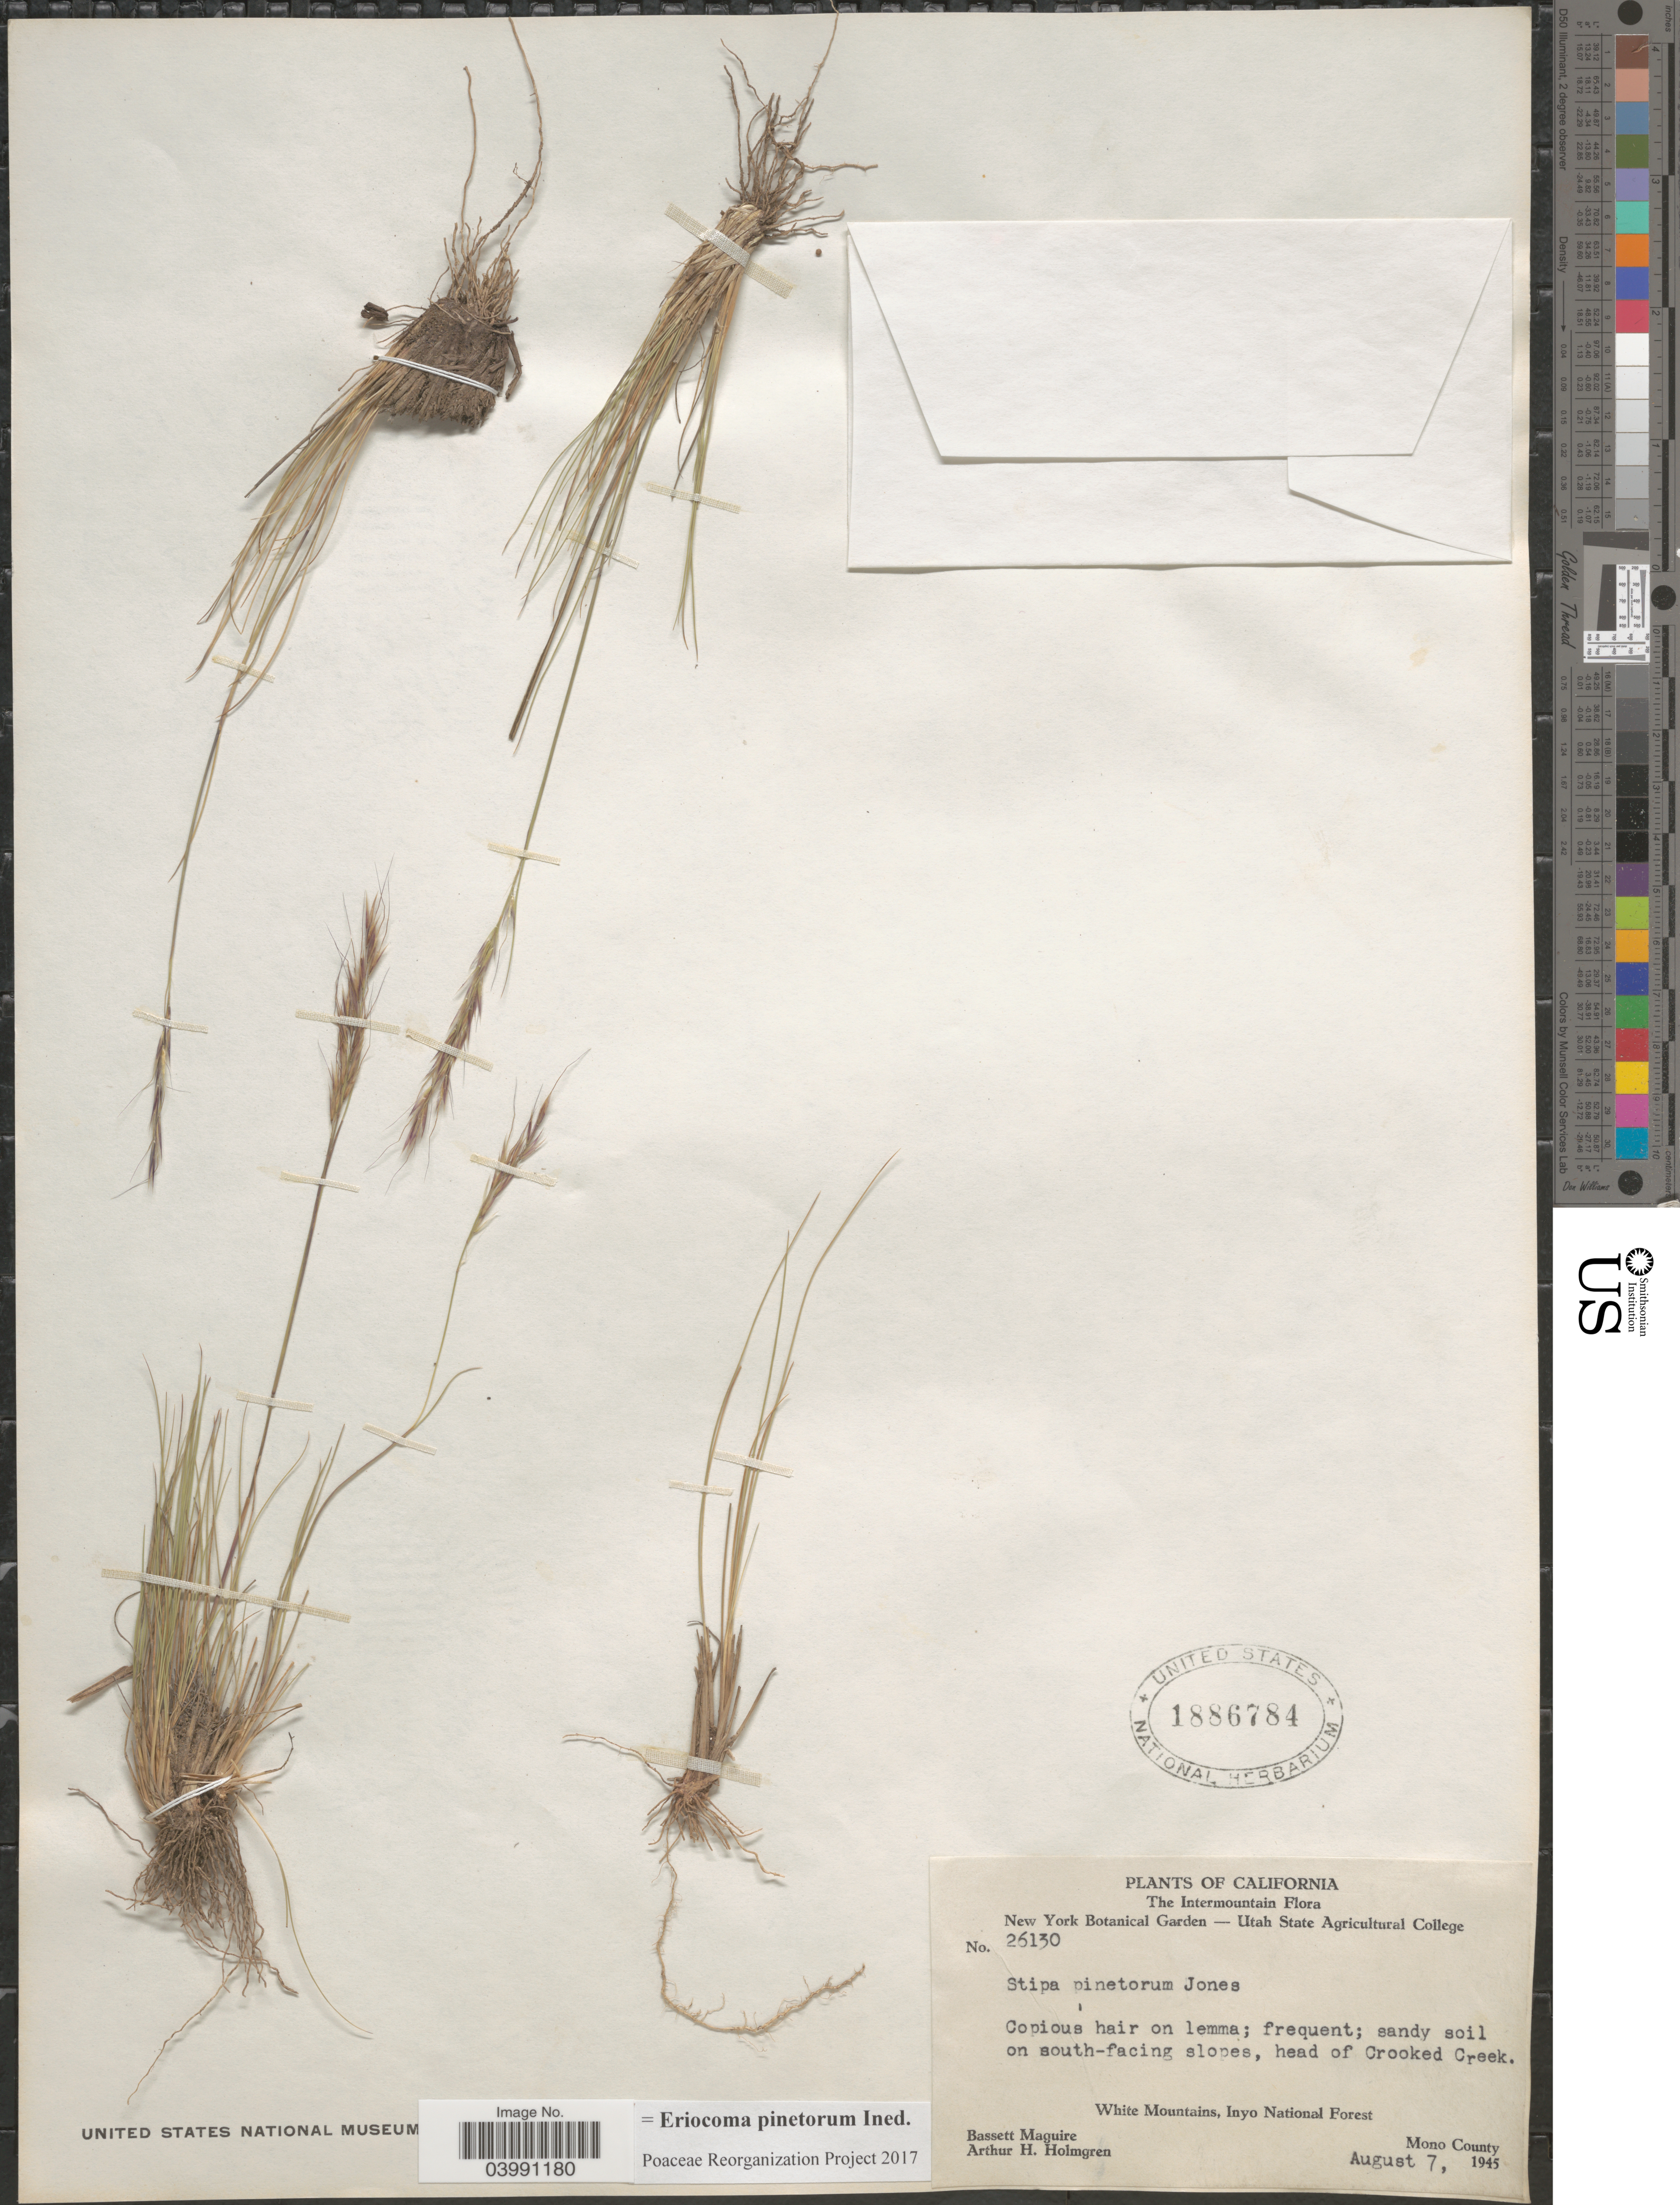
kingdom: Plantae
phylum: Tracheophyta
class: Liliopsida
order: Poales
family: Poaceae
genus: Eriocoma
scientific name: Eriocoma pinetorum ined.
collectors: B. Maguire & A. H. Holmgren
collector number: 26130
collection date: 1945-08-07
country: United States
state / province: California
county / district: Mono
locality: The Intermountain. Sandy soil on south-facing slopes, head of Crooked Creek. White Mountains, Inyo National Forest. Mono County.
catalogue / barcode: US 1886784